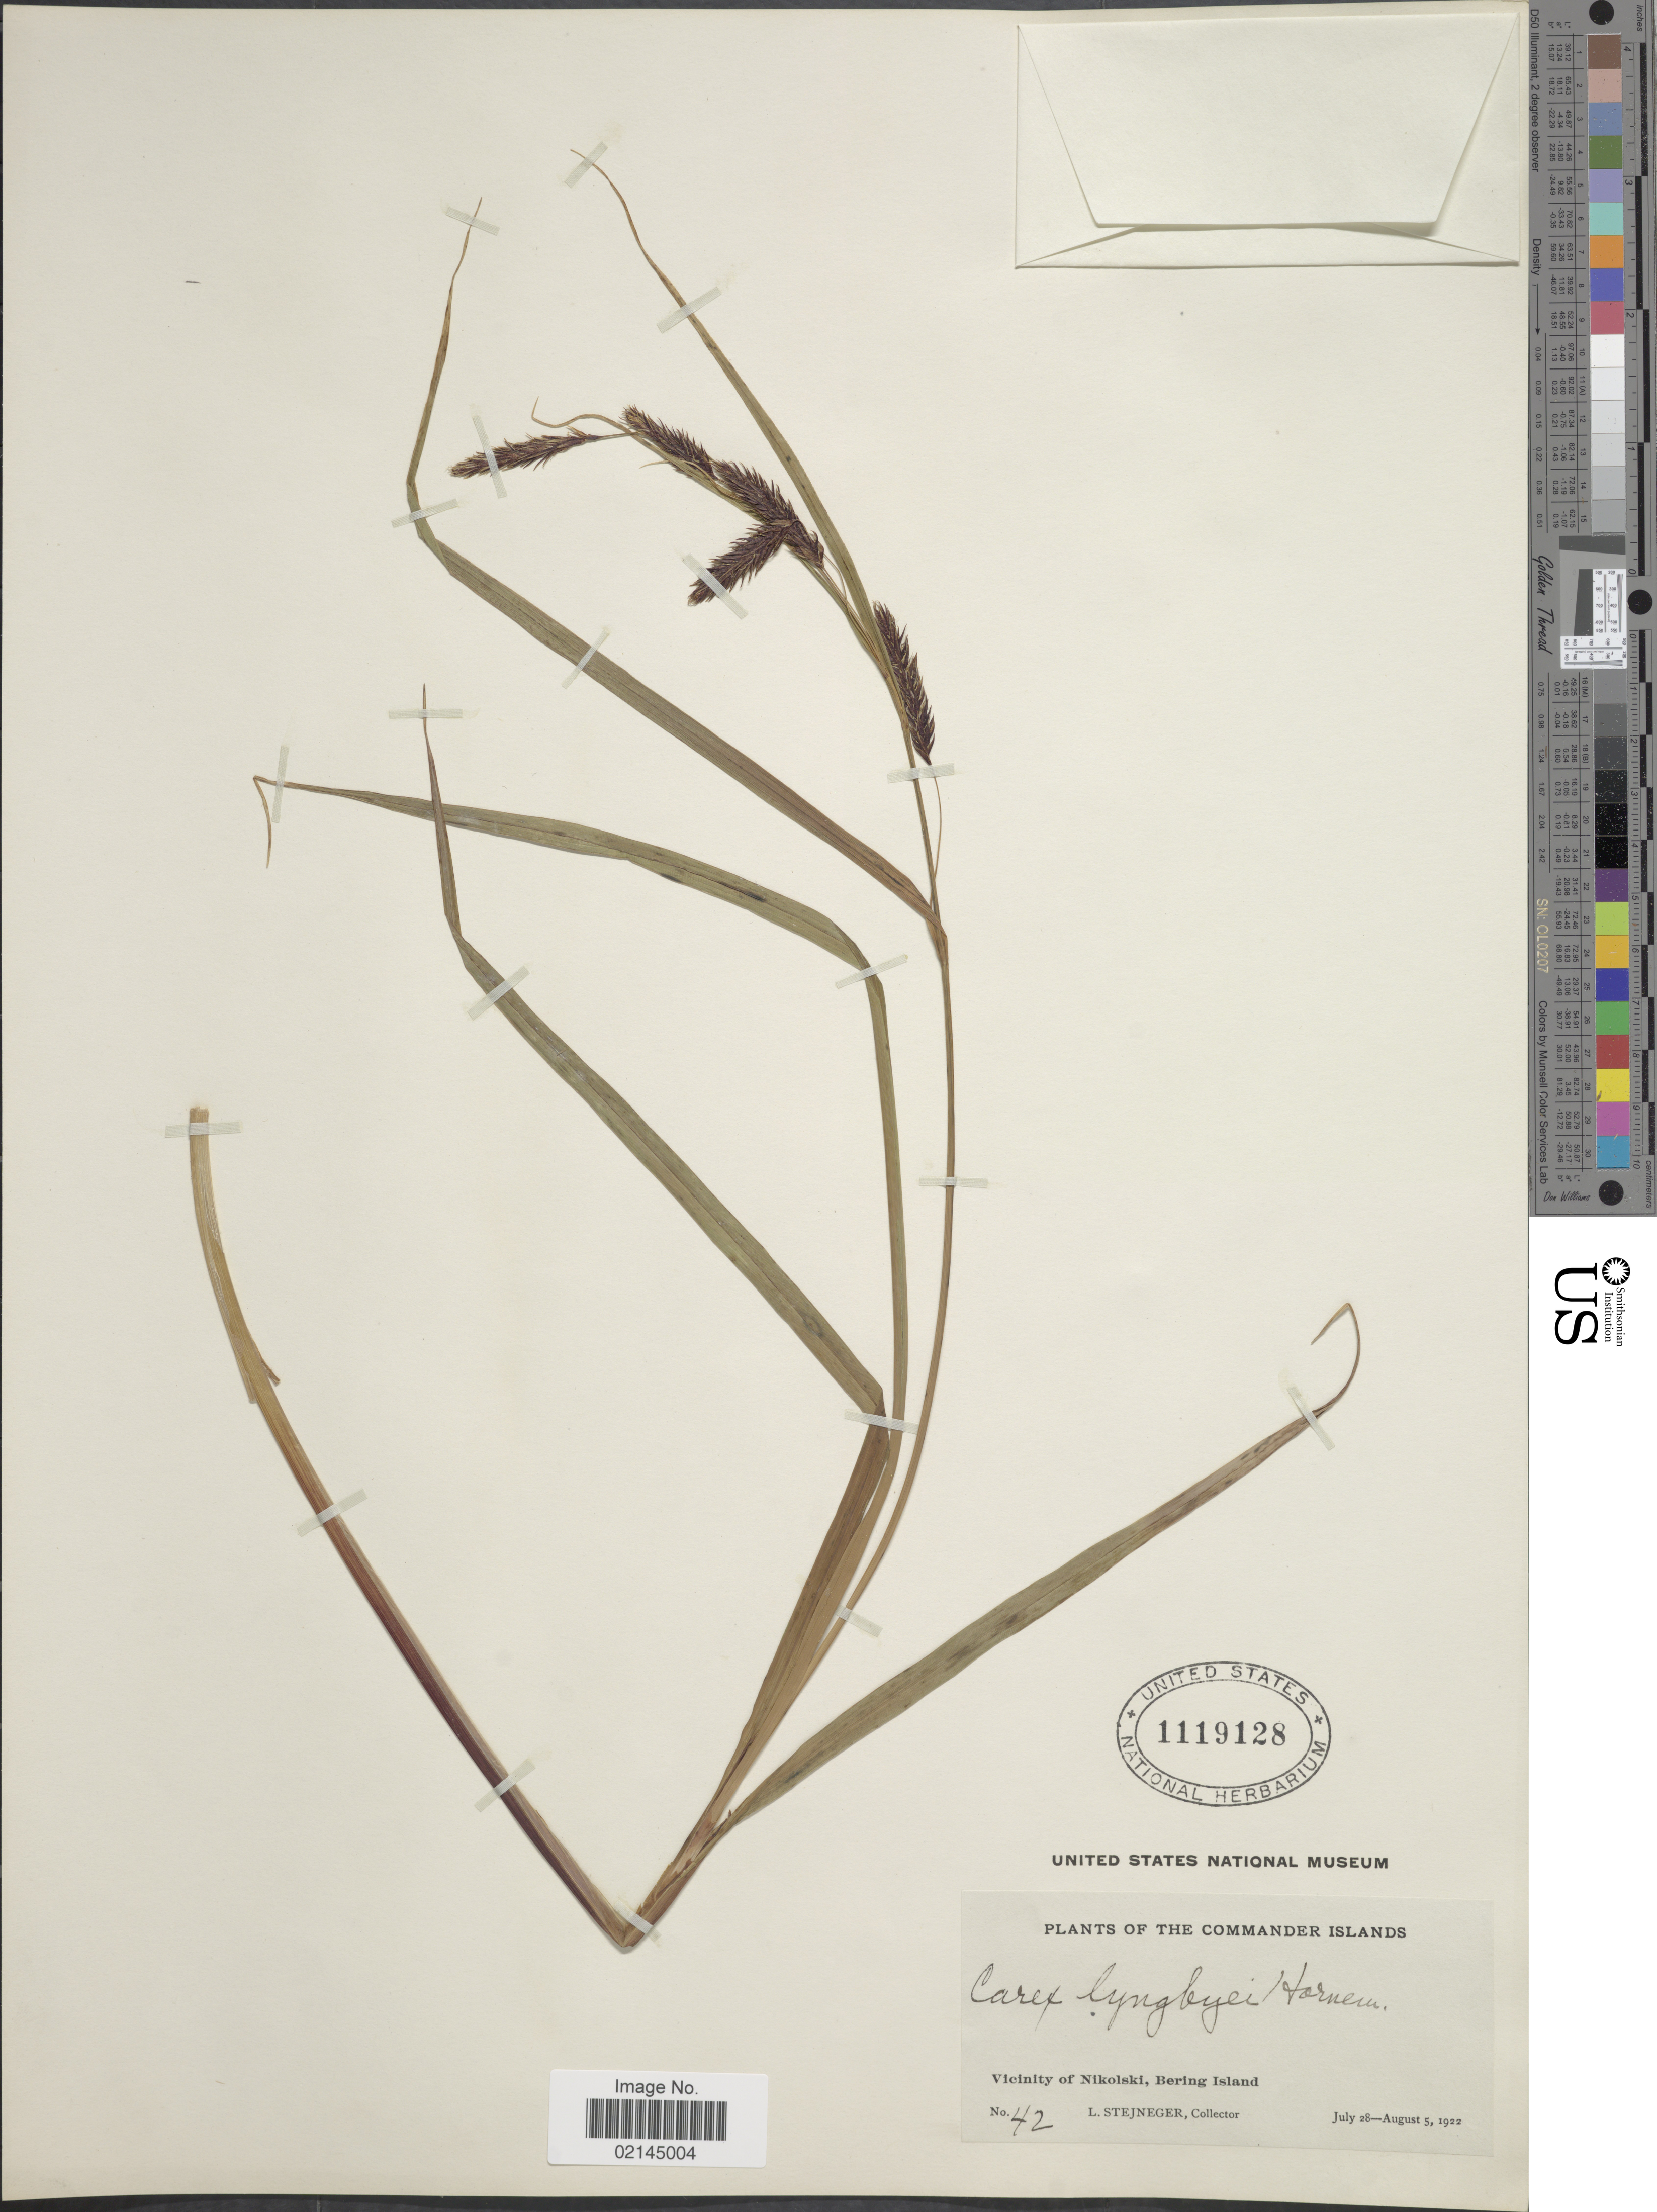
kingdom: Plantae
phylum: Tracheophyta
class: Liliopsida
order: Poales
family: Cyperaceae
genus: Carex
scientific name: Carex lyngbyei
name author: Hornem.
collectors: L. Stejneger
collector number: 42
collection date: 1922-07-28/1922-08-05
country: Russian Federation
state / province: Kamchatka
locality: Commander Islands, vicinity of Nikolski, Bering Island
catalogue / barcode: US 1119128